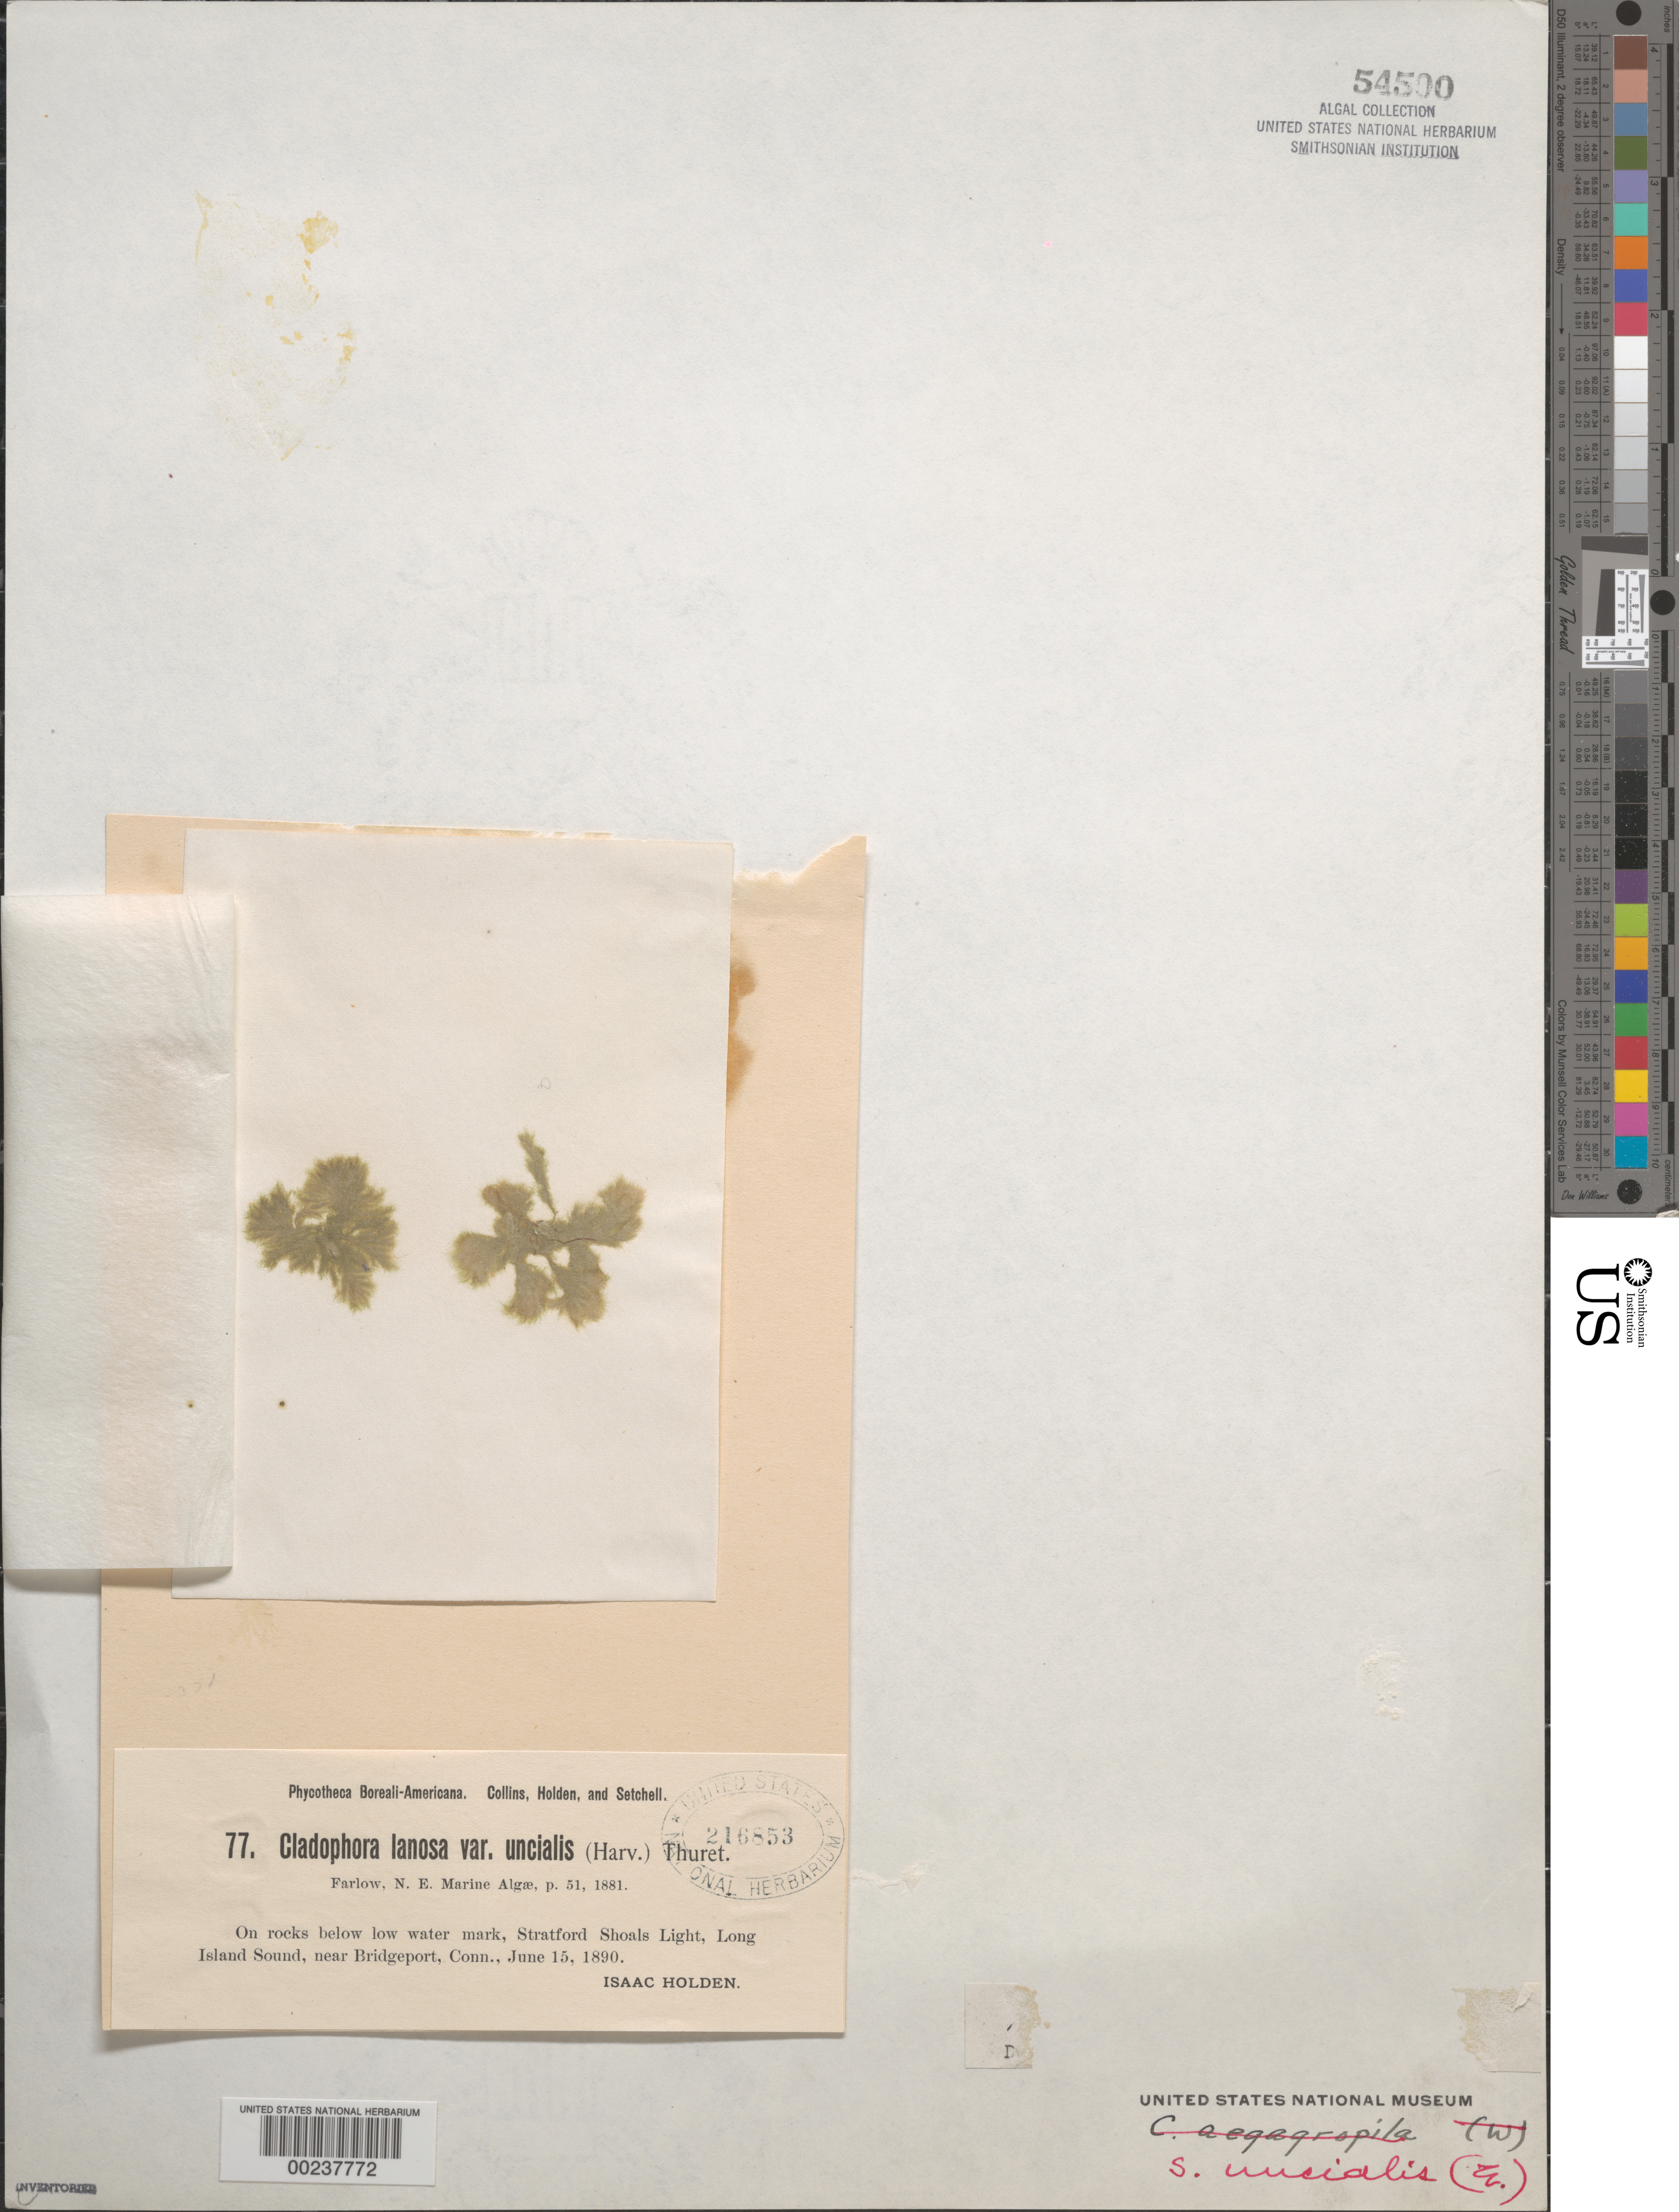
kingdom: Plantae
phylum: Chlorophyta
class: Ulvophyceae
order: Ulotrichales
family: Ulotrichaceae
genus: Spongomorpha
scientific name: Spongomorpha aeruginosa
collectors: I. Holden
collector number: PB-A 77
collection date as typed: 15 Jun 1890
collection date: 1890-06-15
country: United States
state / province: Connecticut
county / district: Fairfield County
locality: Long Island Sound, near Bridgeport, Stratford Shoals Light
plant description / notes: Collins, Holden & Setchell, Phycotheca Boreali-Americana, as Cladophora lanosa var. uncialis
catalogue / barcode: US 54500